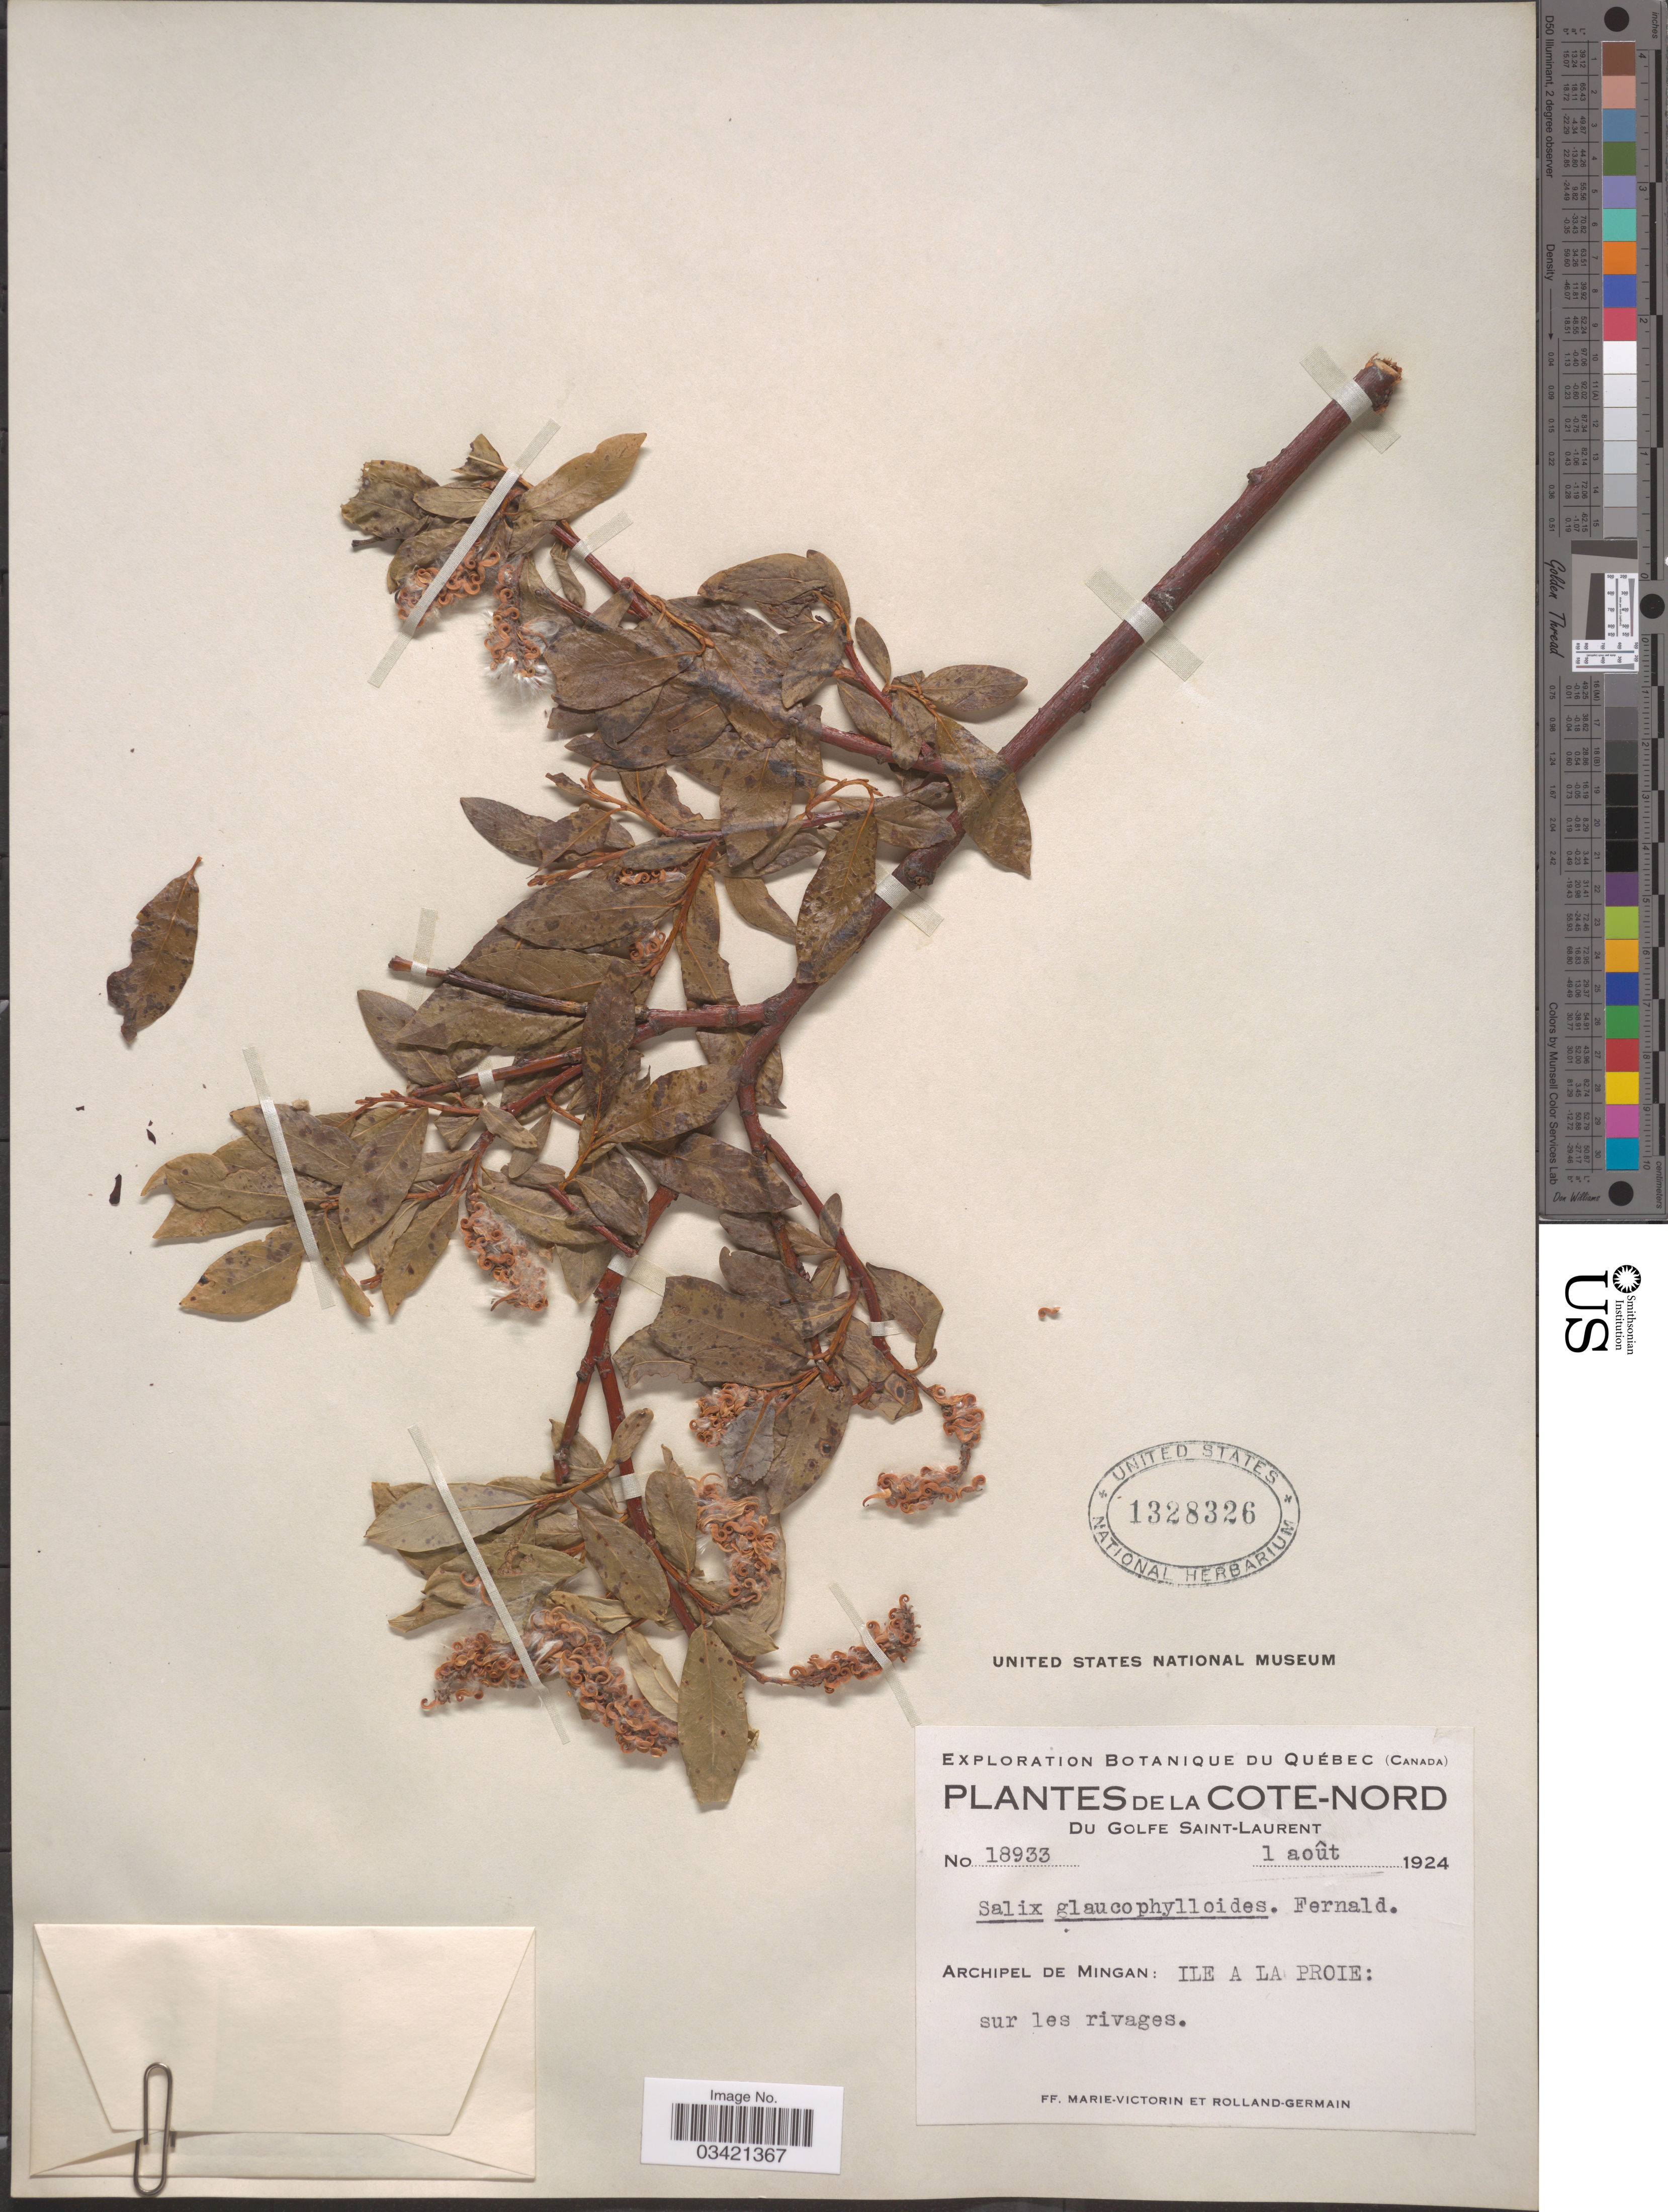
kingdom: Plantae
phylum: Tracheophyta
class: Magnoliopsida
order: Malpighiales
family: Salicaceae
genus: Salix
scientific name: Salix glaucophylla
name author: Andersson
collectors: F. Marie-Victorin & Rolland-Germain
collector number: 18933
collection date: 1924-08-01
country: Canada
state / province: Quebec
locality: Cote-Nord. Du Golfe Saint-Laurent. Archipel de Mingan: Ile a La Proie: sur les rivages.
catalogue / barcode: US 1328326